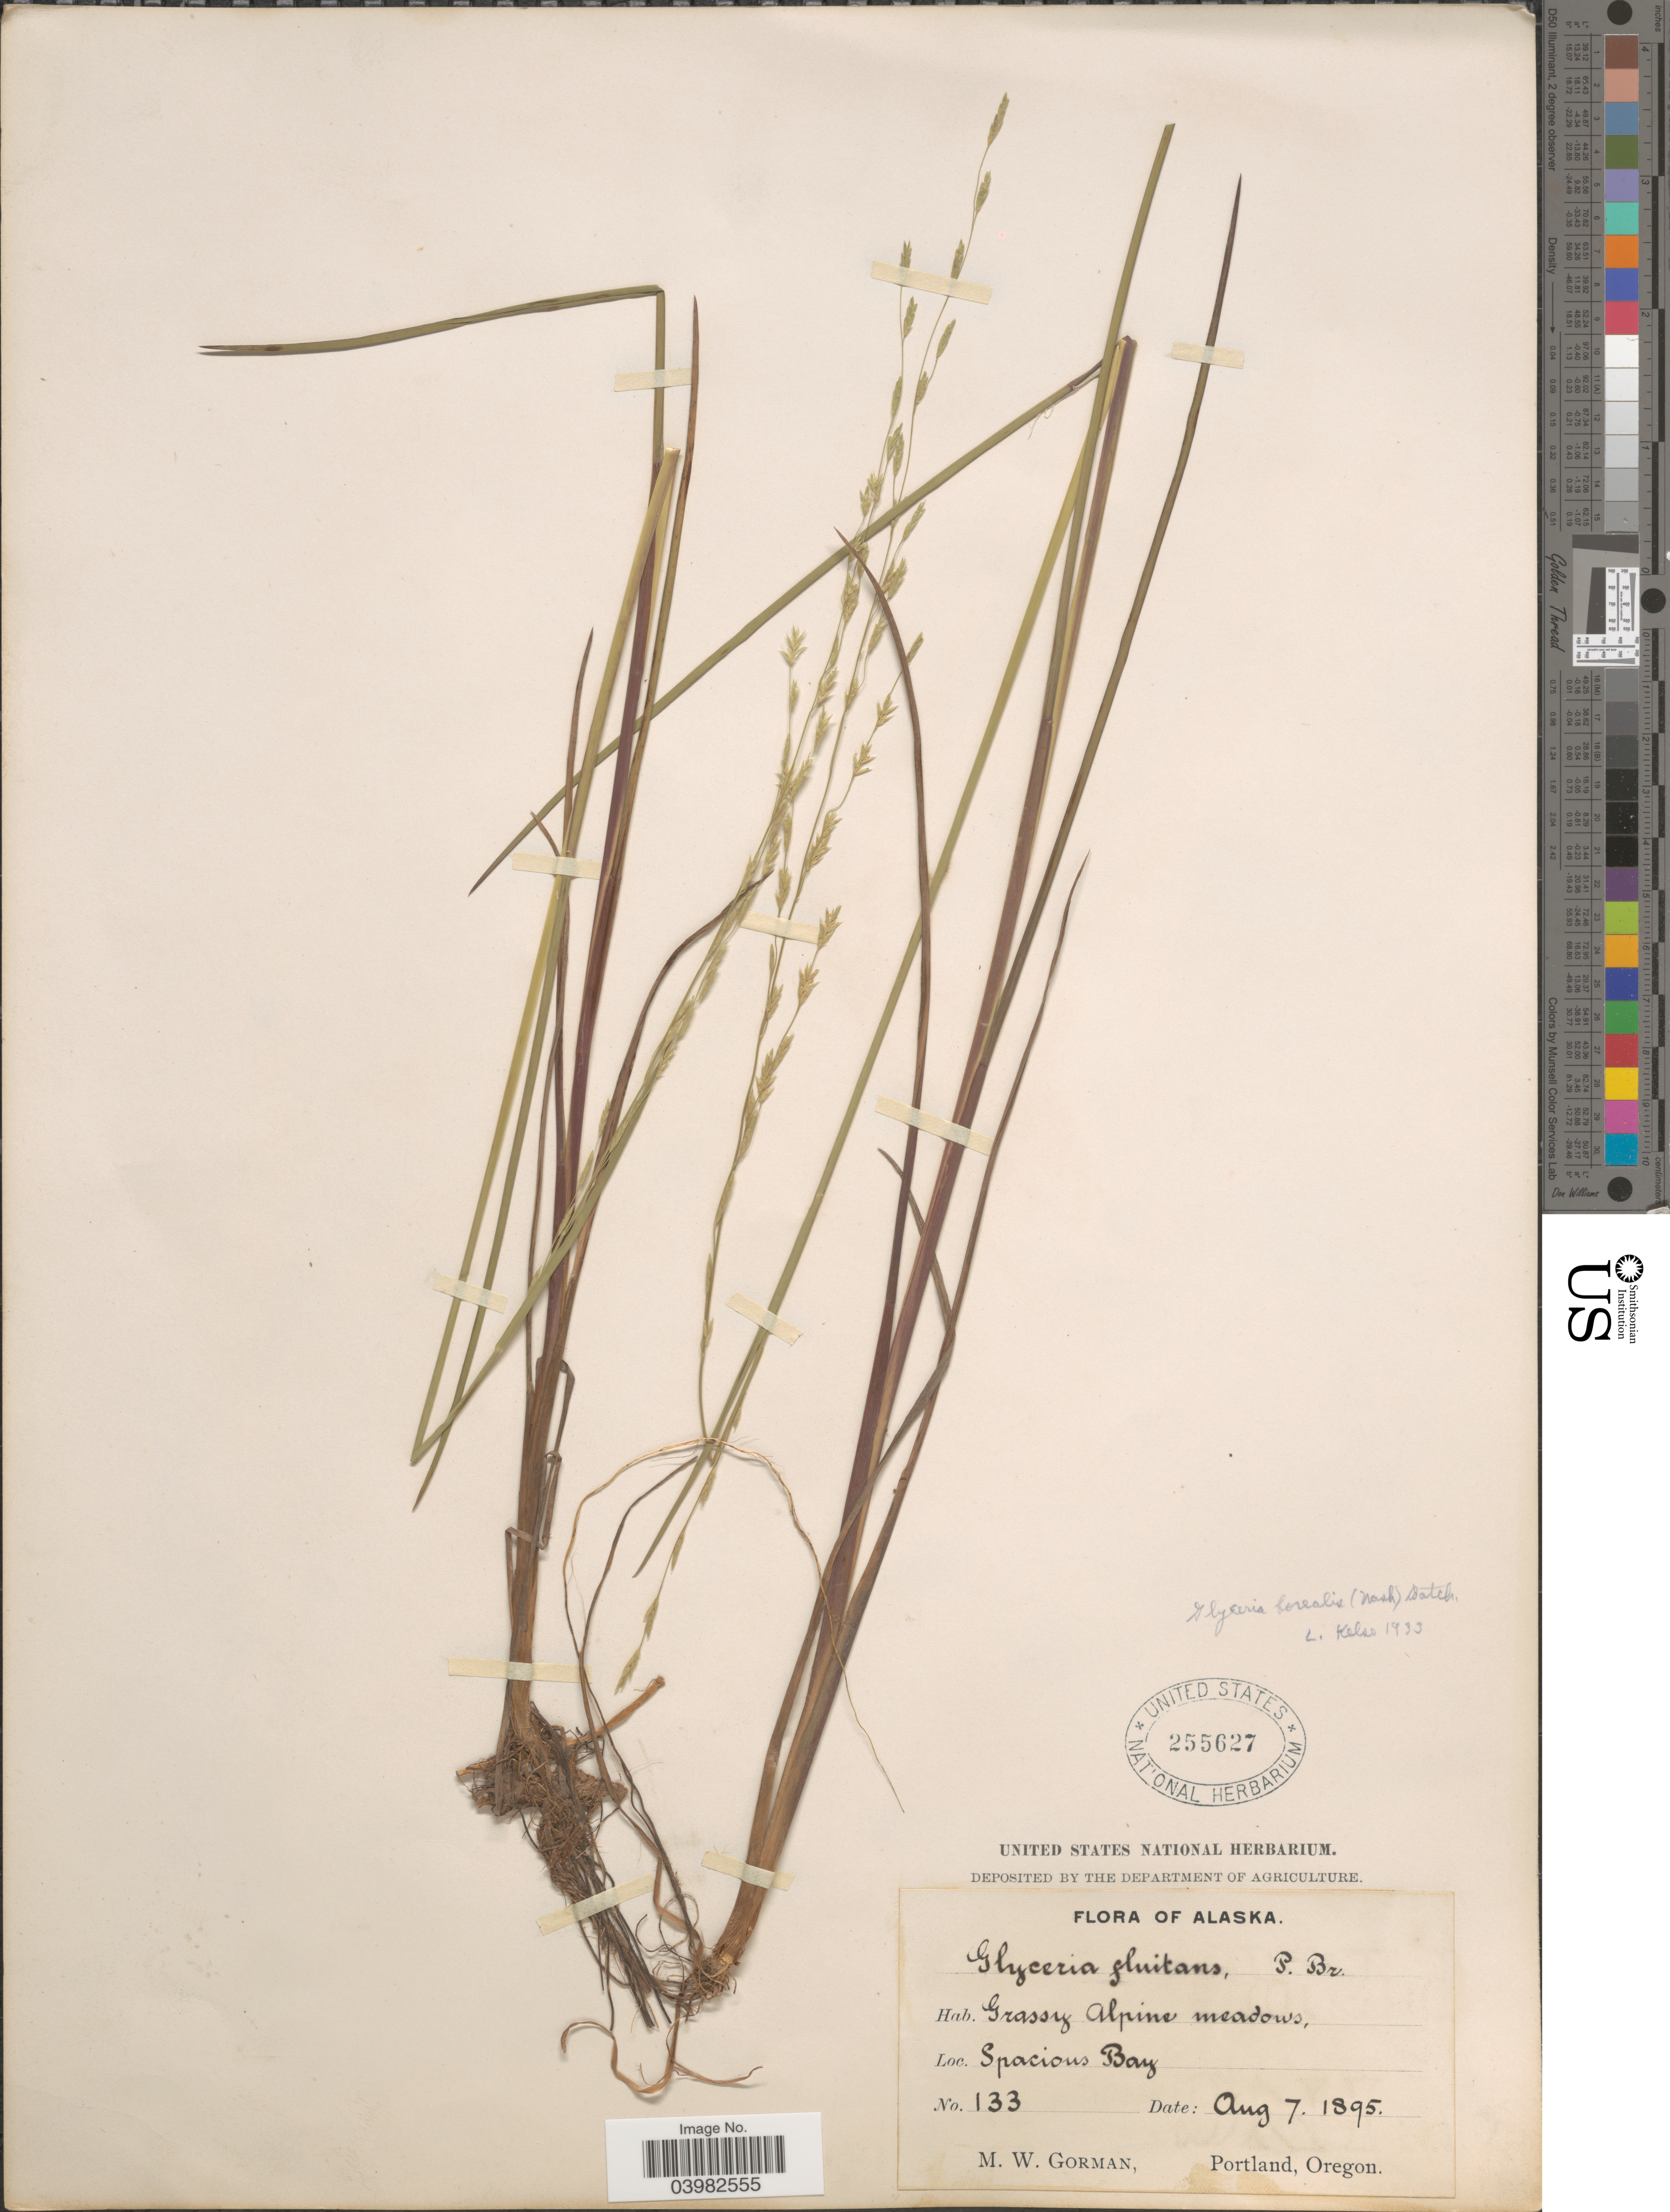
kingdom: Plantae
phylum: Tracheophyta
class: Liliopsida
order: Poales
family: Poaceae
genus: Glyceria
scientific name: Glyceria borealis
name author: (Nash) Batchelder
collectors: M. W. Gorman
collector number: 133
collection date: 1895-08-07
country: United States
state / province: Alaska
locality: Spacious Bay.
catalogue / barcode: US 255627